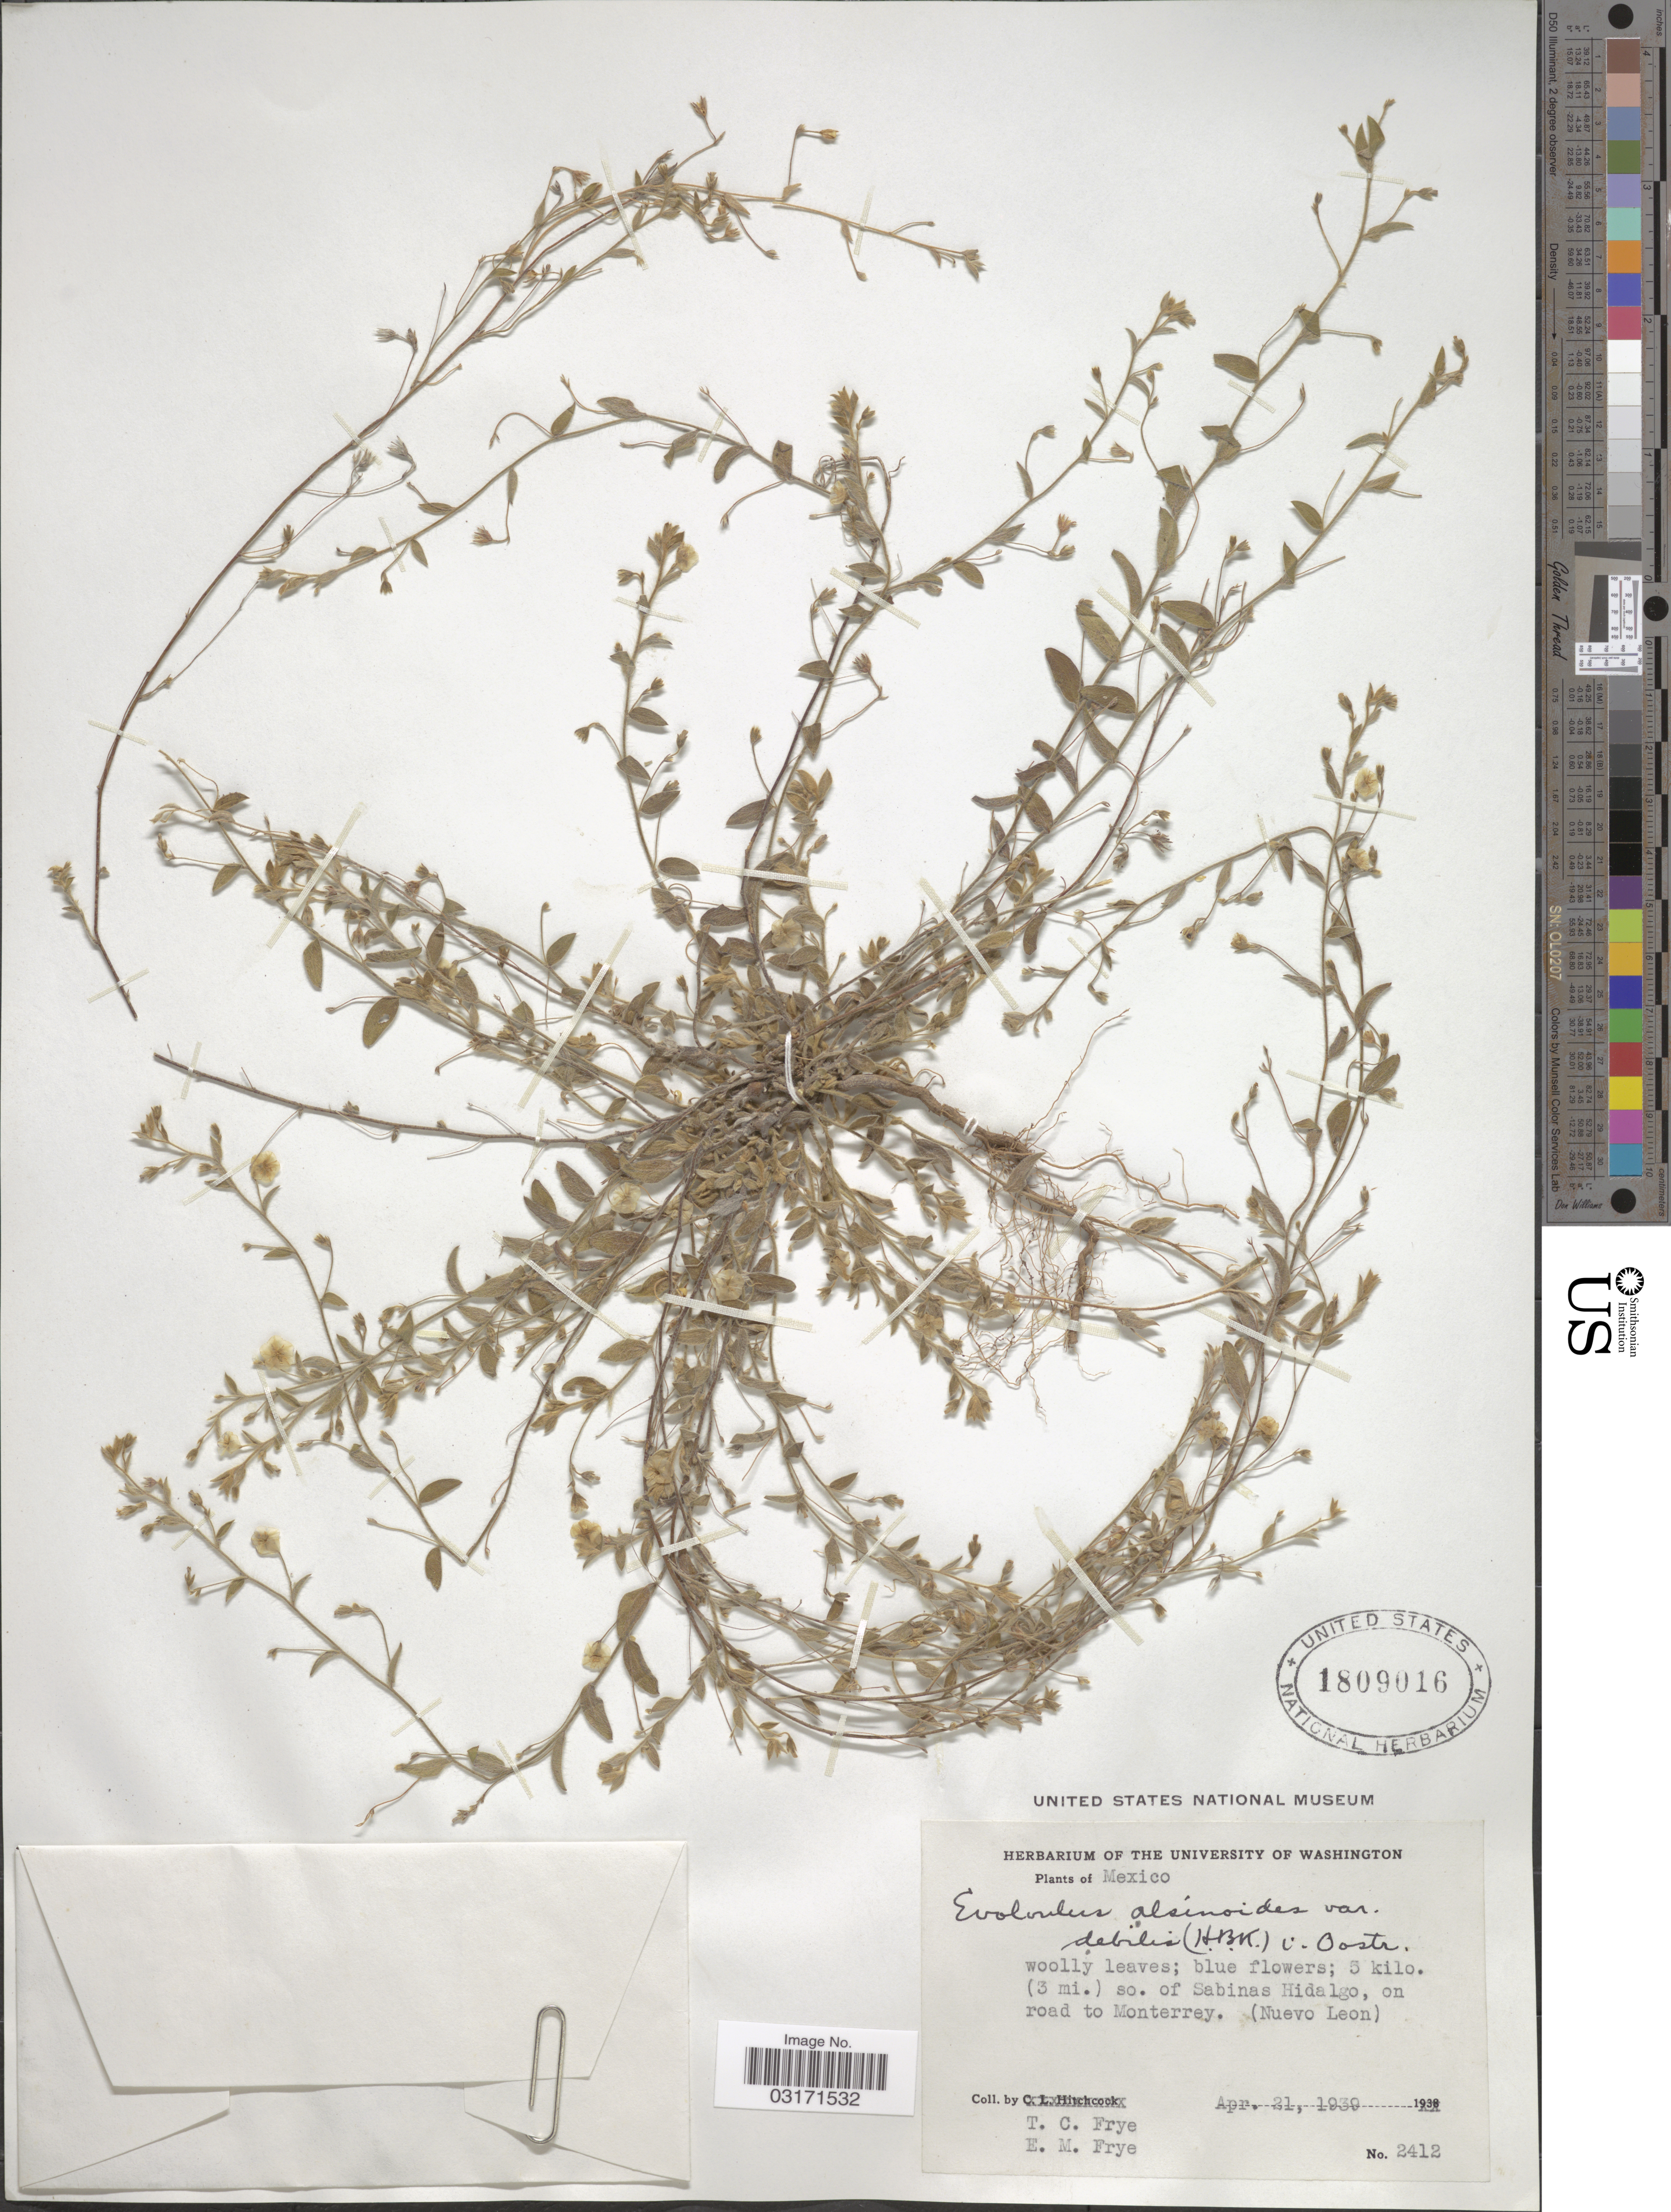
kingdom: Plantae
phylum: Tracheophyta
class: Magnoliopsida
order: Solanales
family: Convolvulaceae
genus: Evolvulus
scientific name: Evolvulus alsinoides var. debilis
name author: (Kunth) Ooststr.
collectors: T. C. Frye & E. Frye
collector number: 2412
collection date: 1930-04-21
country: Mexico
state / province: Nuevo León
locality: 5 kilo. (3 mi.) so. of Sabinas Hidalgo, on road to Monterrey (Nuevo Leon).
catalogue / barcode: US 1809016